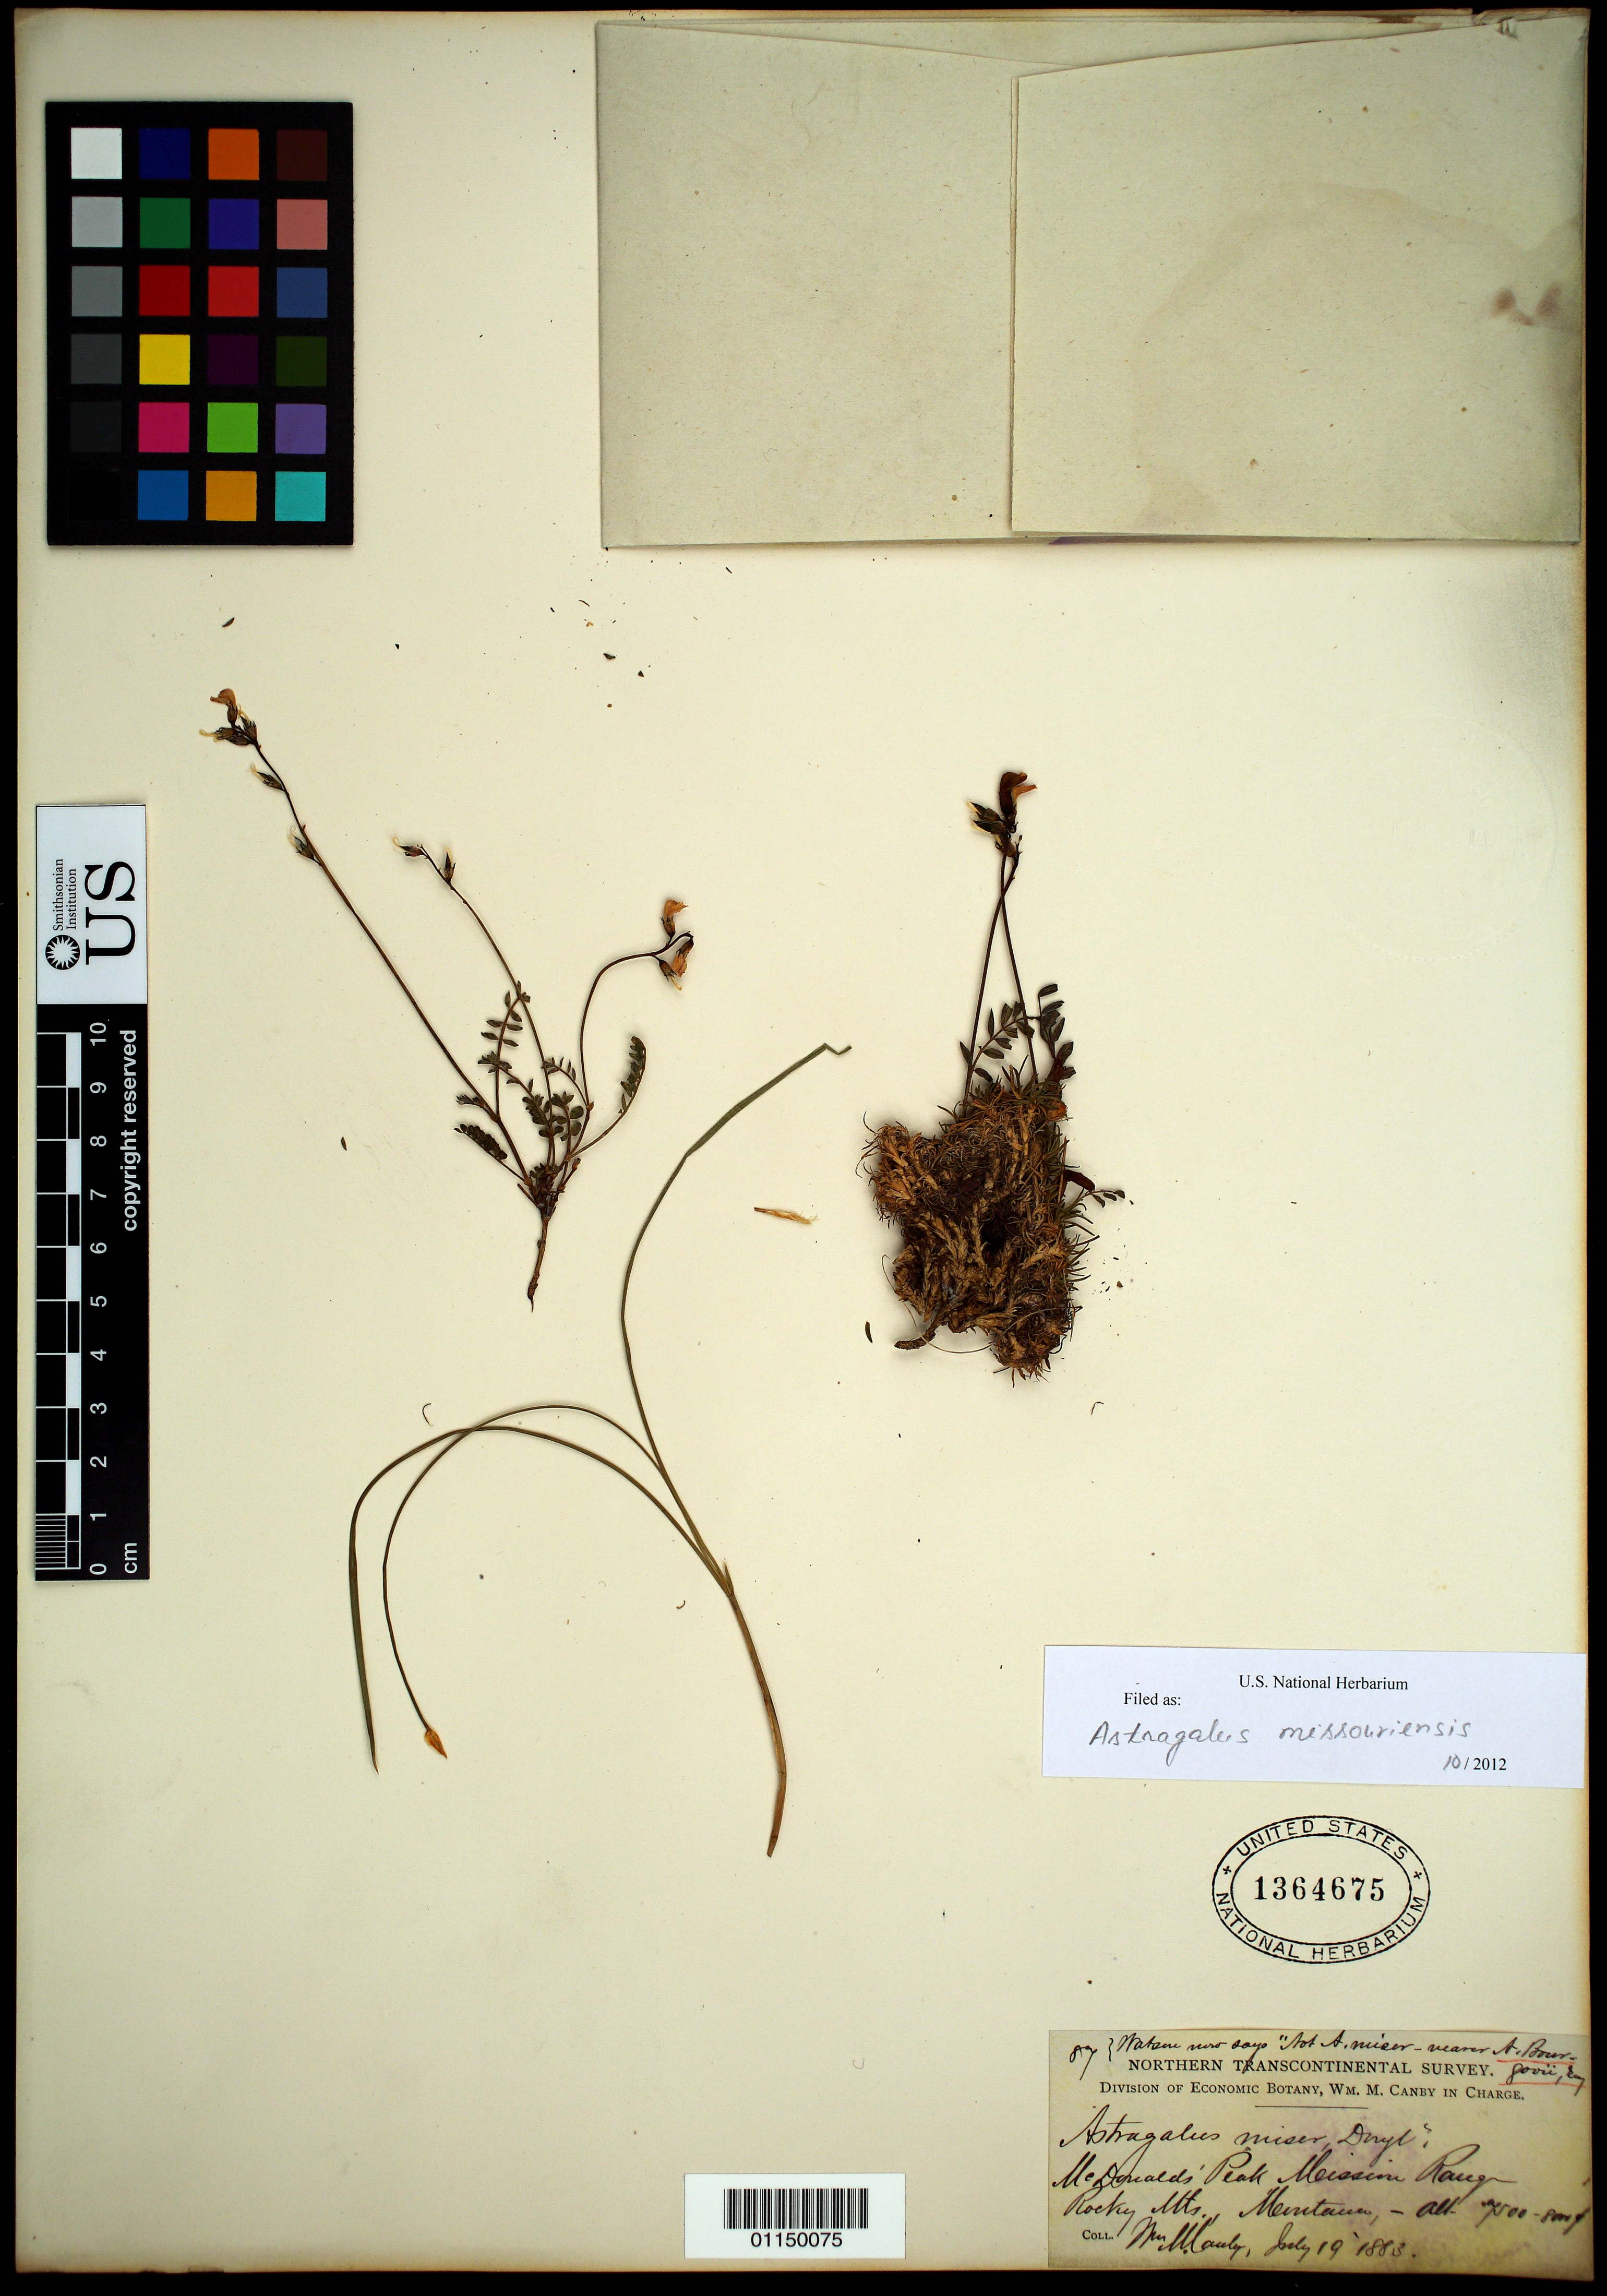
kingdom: Plantae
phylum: Tracheophyta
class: Magnoliopsida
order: Fabales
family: Fabaceae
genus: Astragalus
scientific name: Astragalus missouriensis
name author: Nutt.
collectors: W. M. Canby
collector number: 87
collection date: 1883-07-19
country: United States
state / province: Montana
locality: Rocky Mts.,McDonald's Peak.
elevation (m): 457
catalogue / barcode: US 1364675